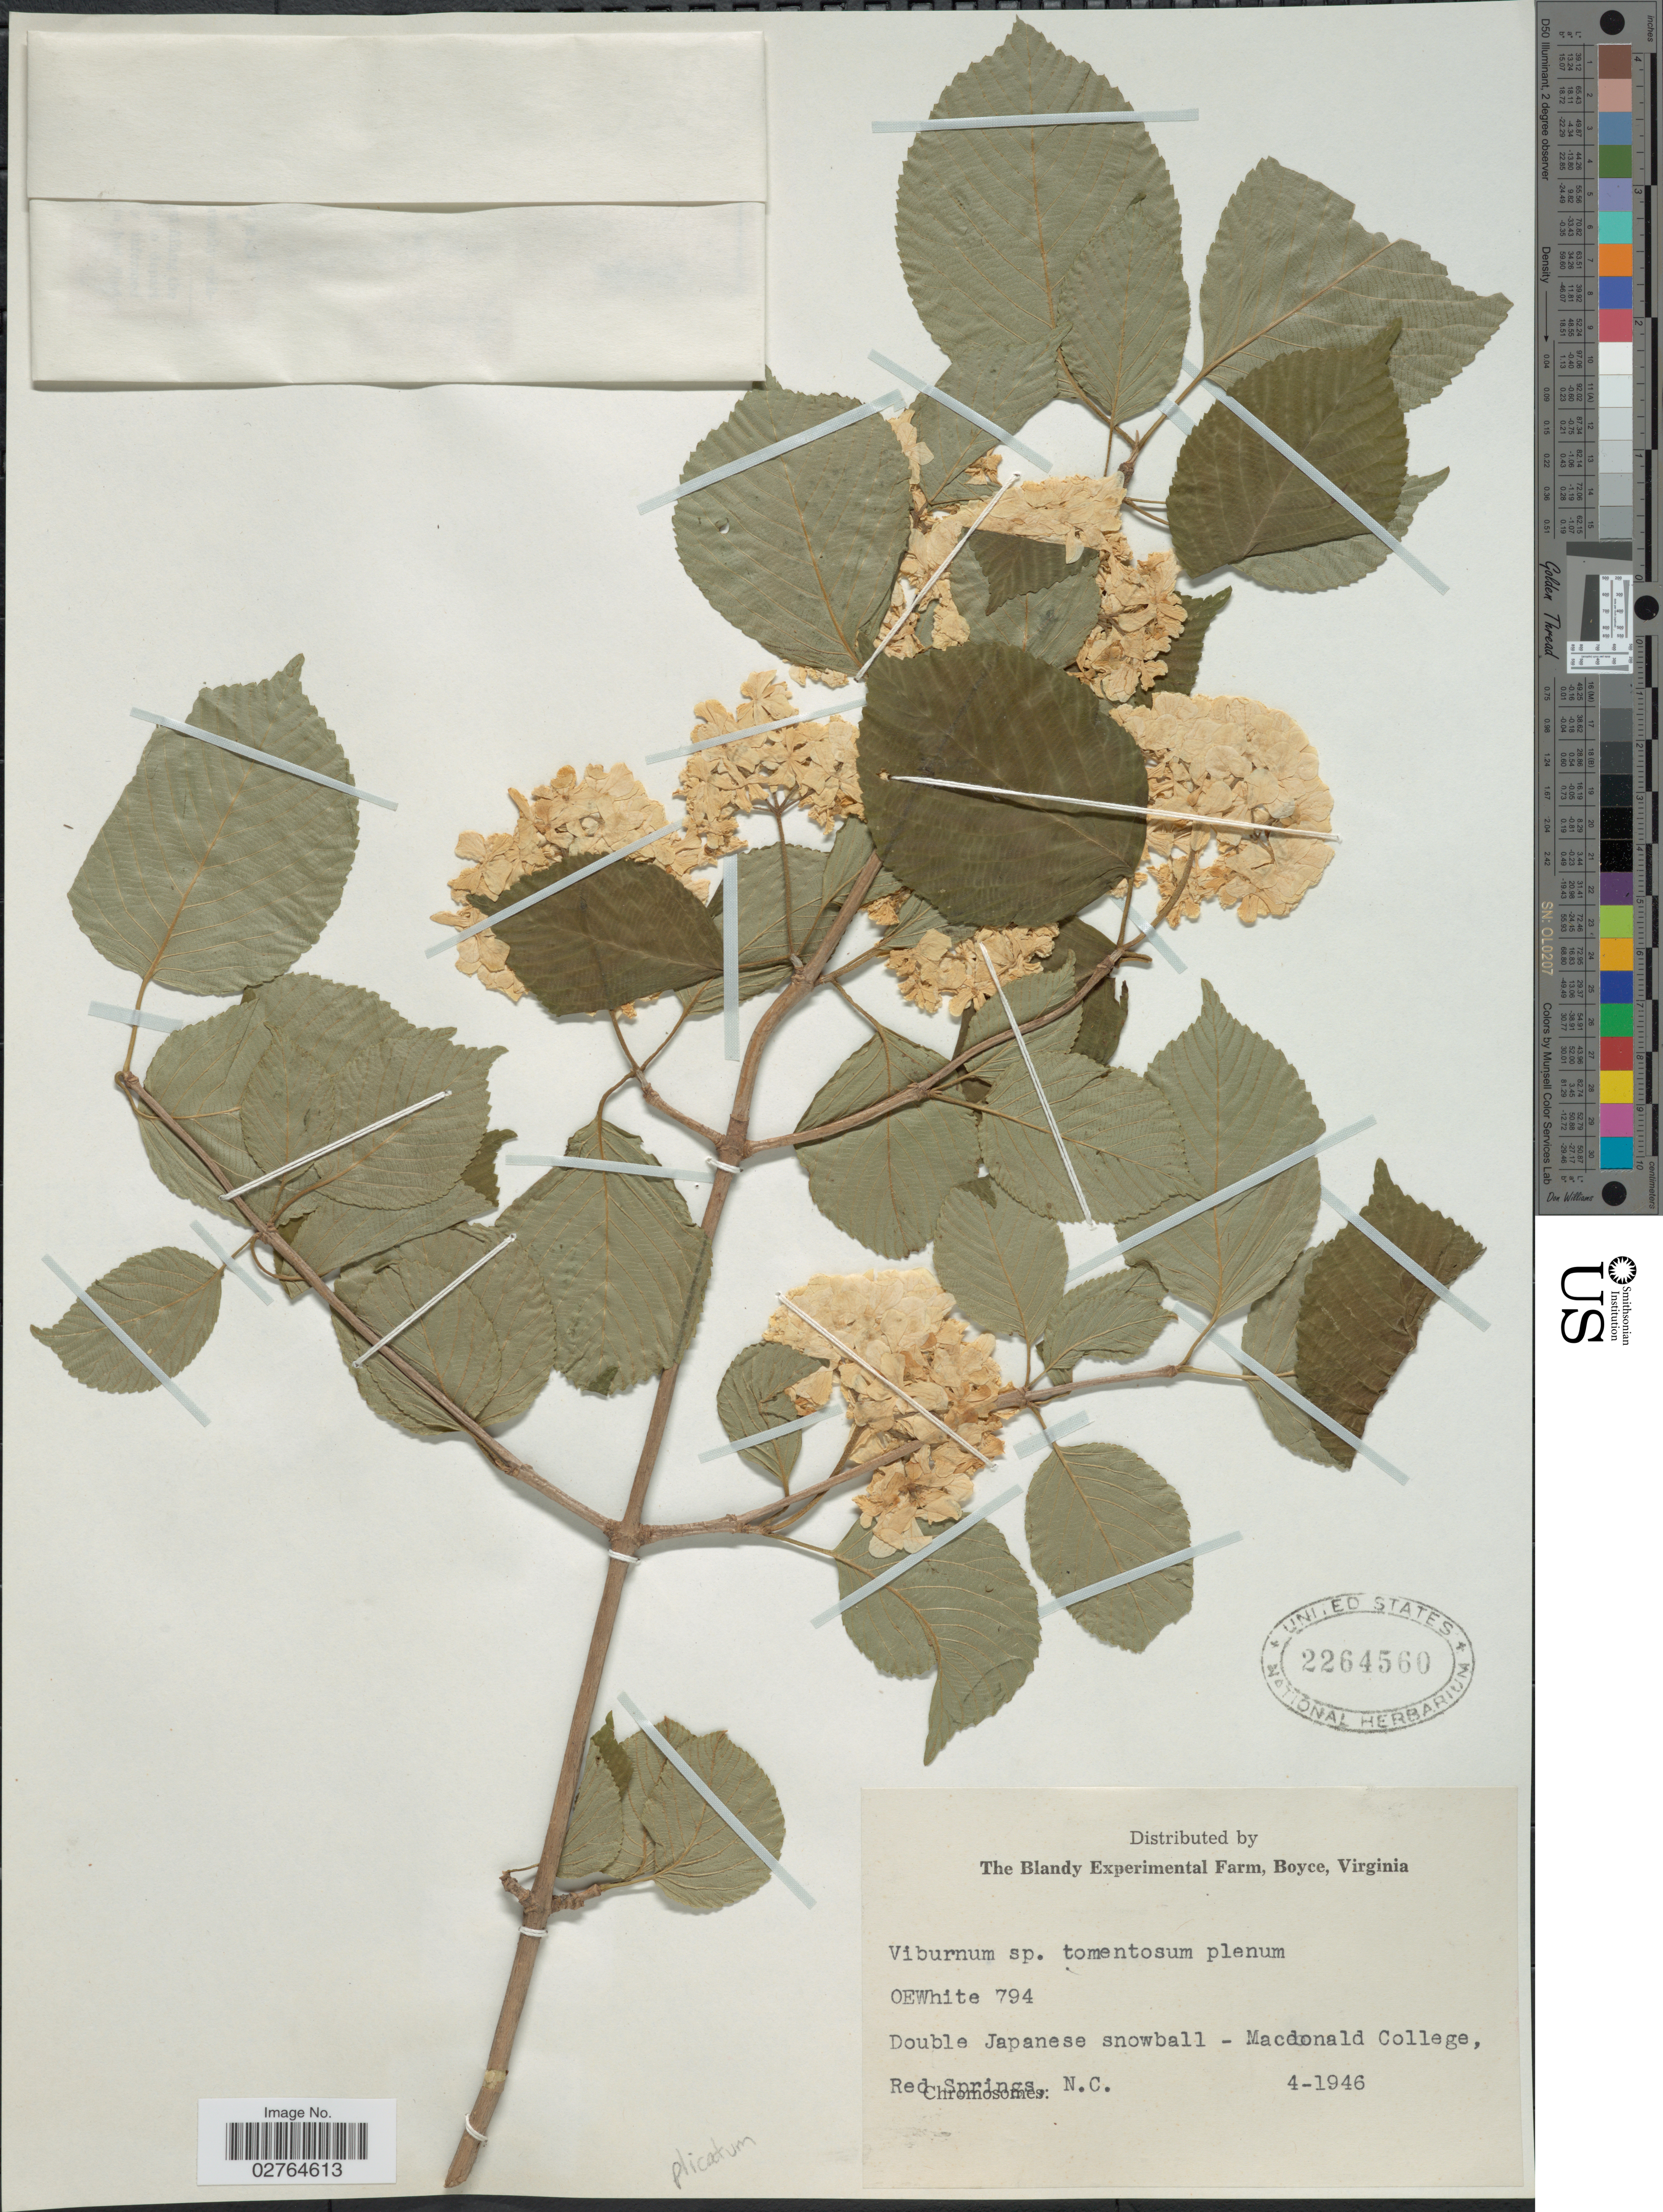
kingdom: Plantae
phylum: Tracheophyta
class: Magnoliopsida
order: Dipsacales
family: Viburnaceae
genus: Viburnum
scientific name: Viburnum plicatum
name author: Thunb.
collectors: O. E. White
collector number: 794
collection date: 1946-04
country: United States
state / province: North Carolina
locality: Double Japanese snowball - Macdonald College, Red Springs.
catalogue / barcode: US 2264560